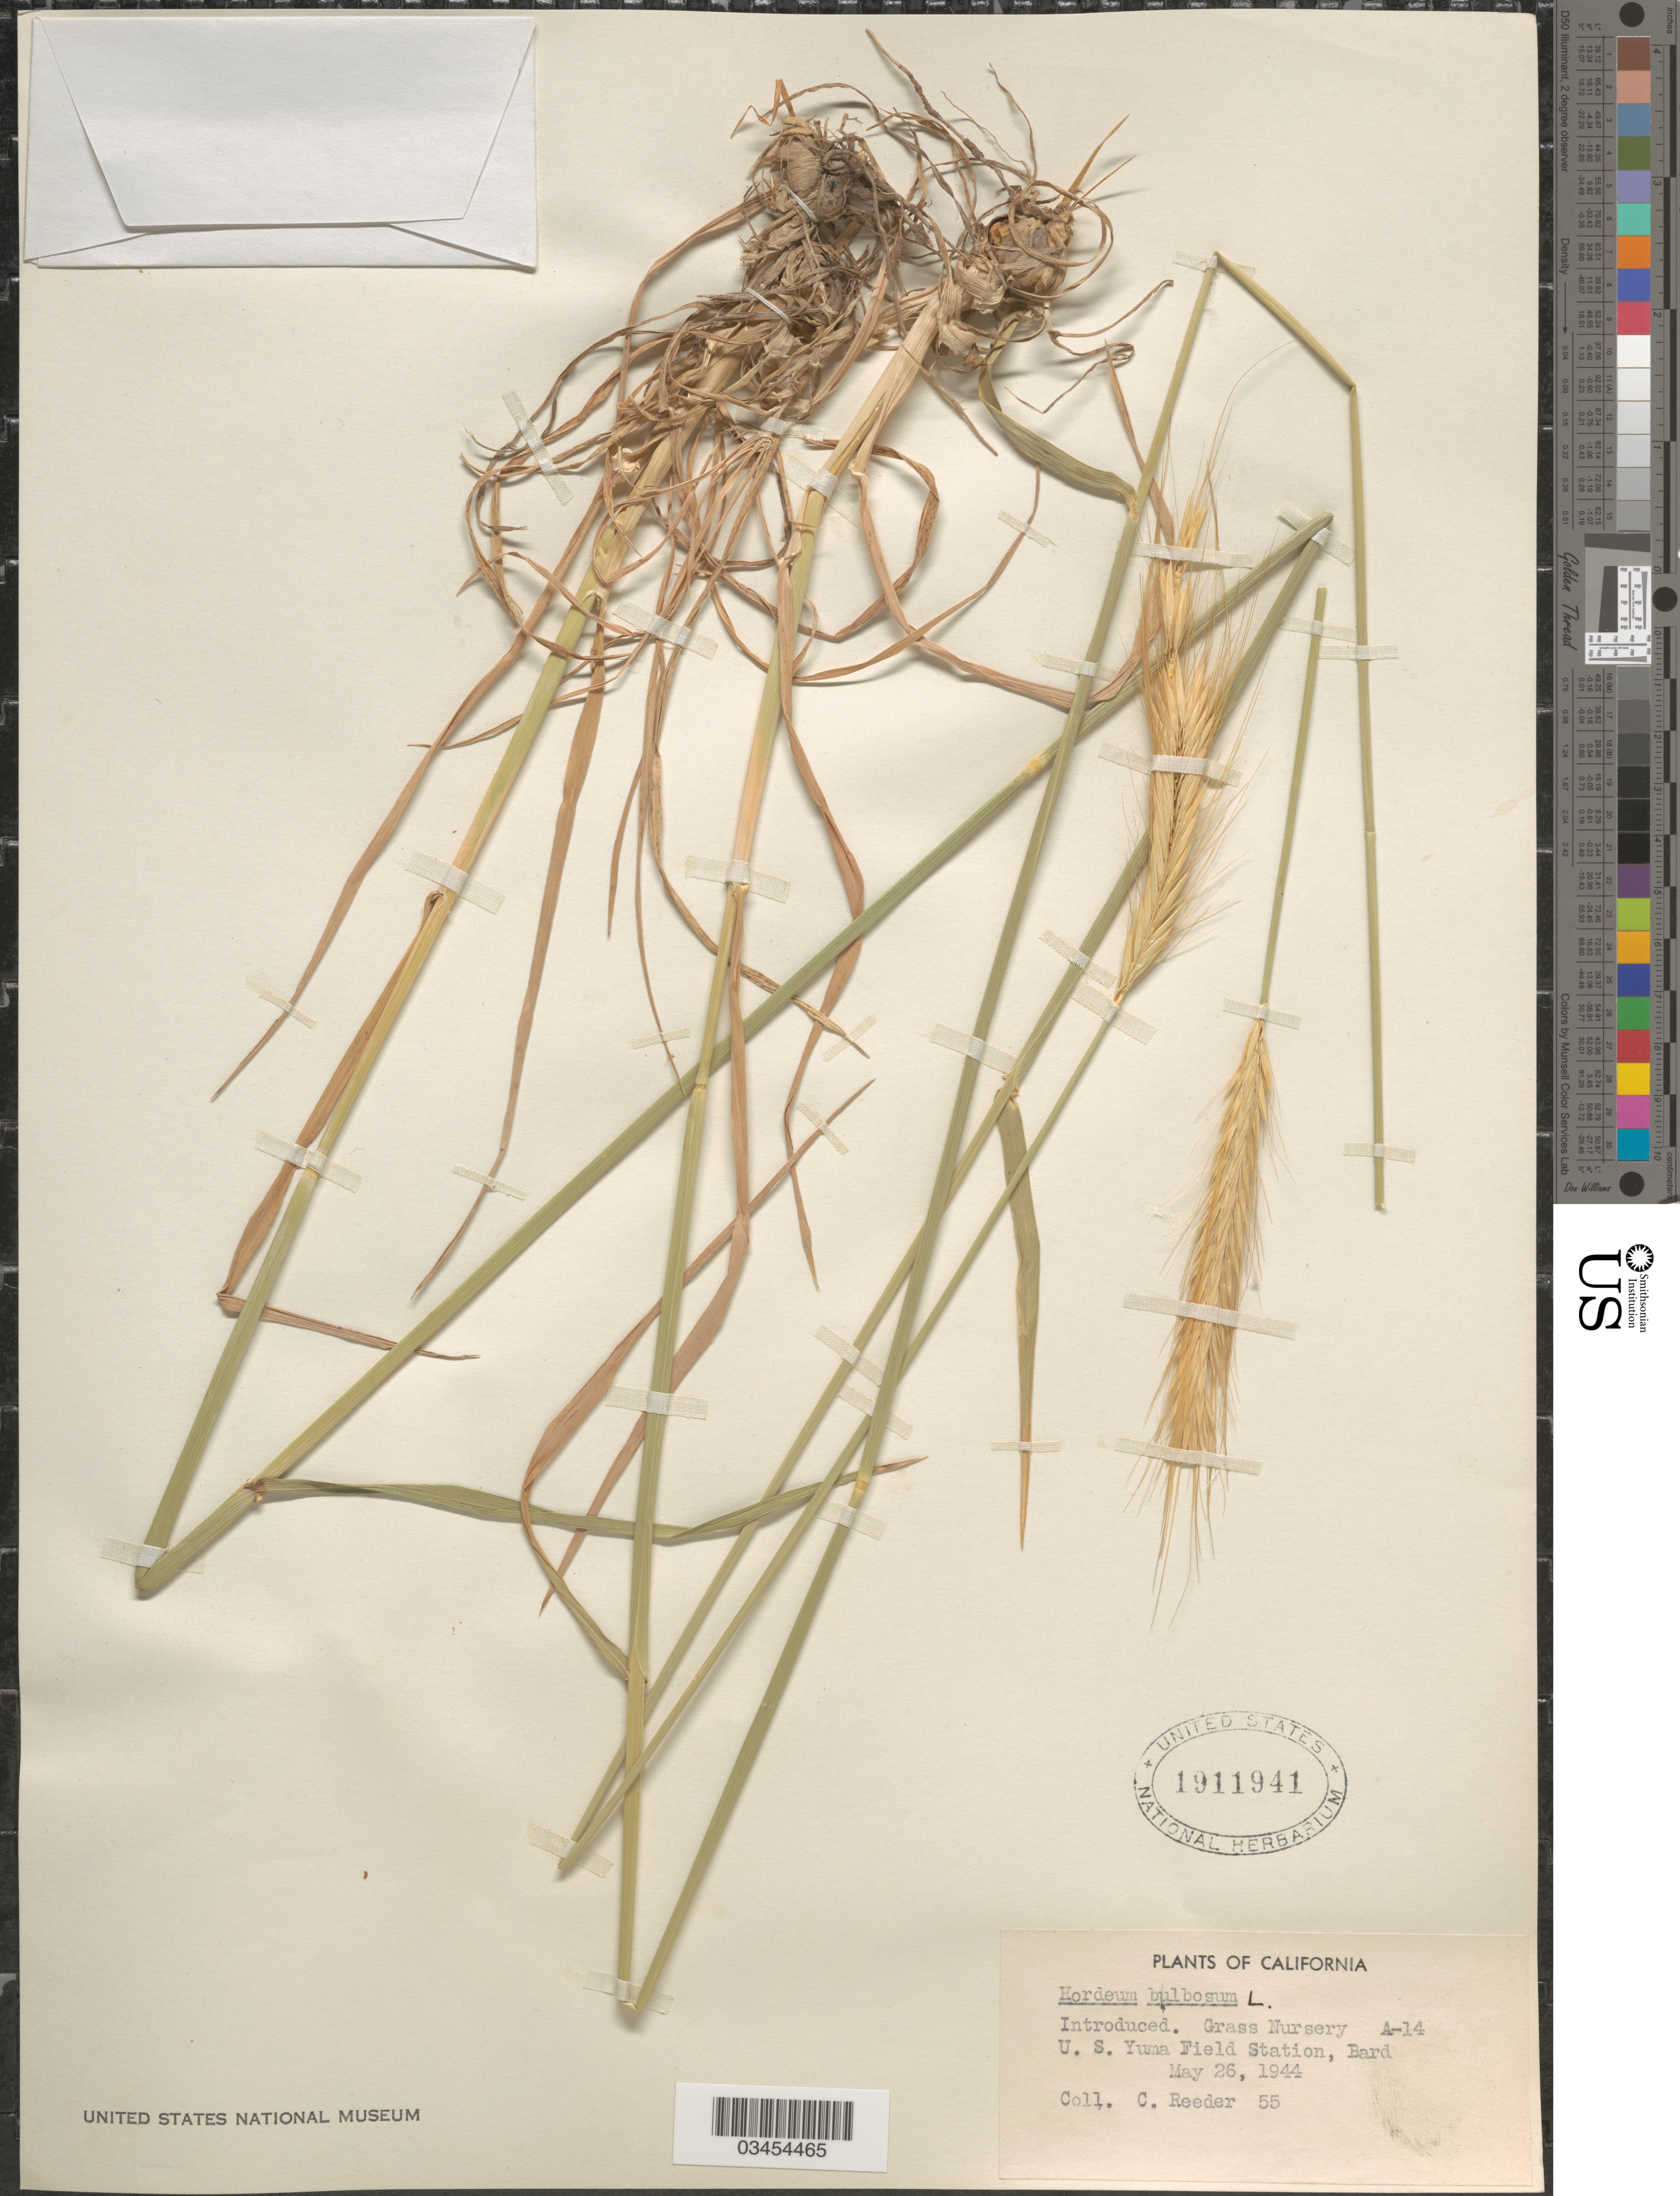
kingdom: Plantae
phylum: Tracheophyta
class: Liliopsida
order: Poales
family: Poaceae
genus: Hordeum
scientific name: Hordeum bulbosum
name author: L.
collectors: C. Reeder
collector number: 55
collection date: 1944-05-26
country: United States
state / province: California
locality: Grass Nursery A-14 U.S. Yuma Field Station, Bard.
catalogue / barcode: US 1911941